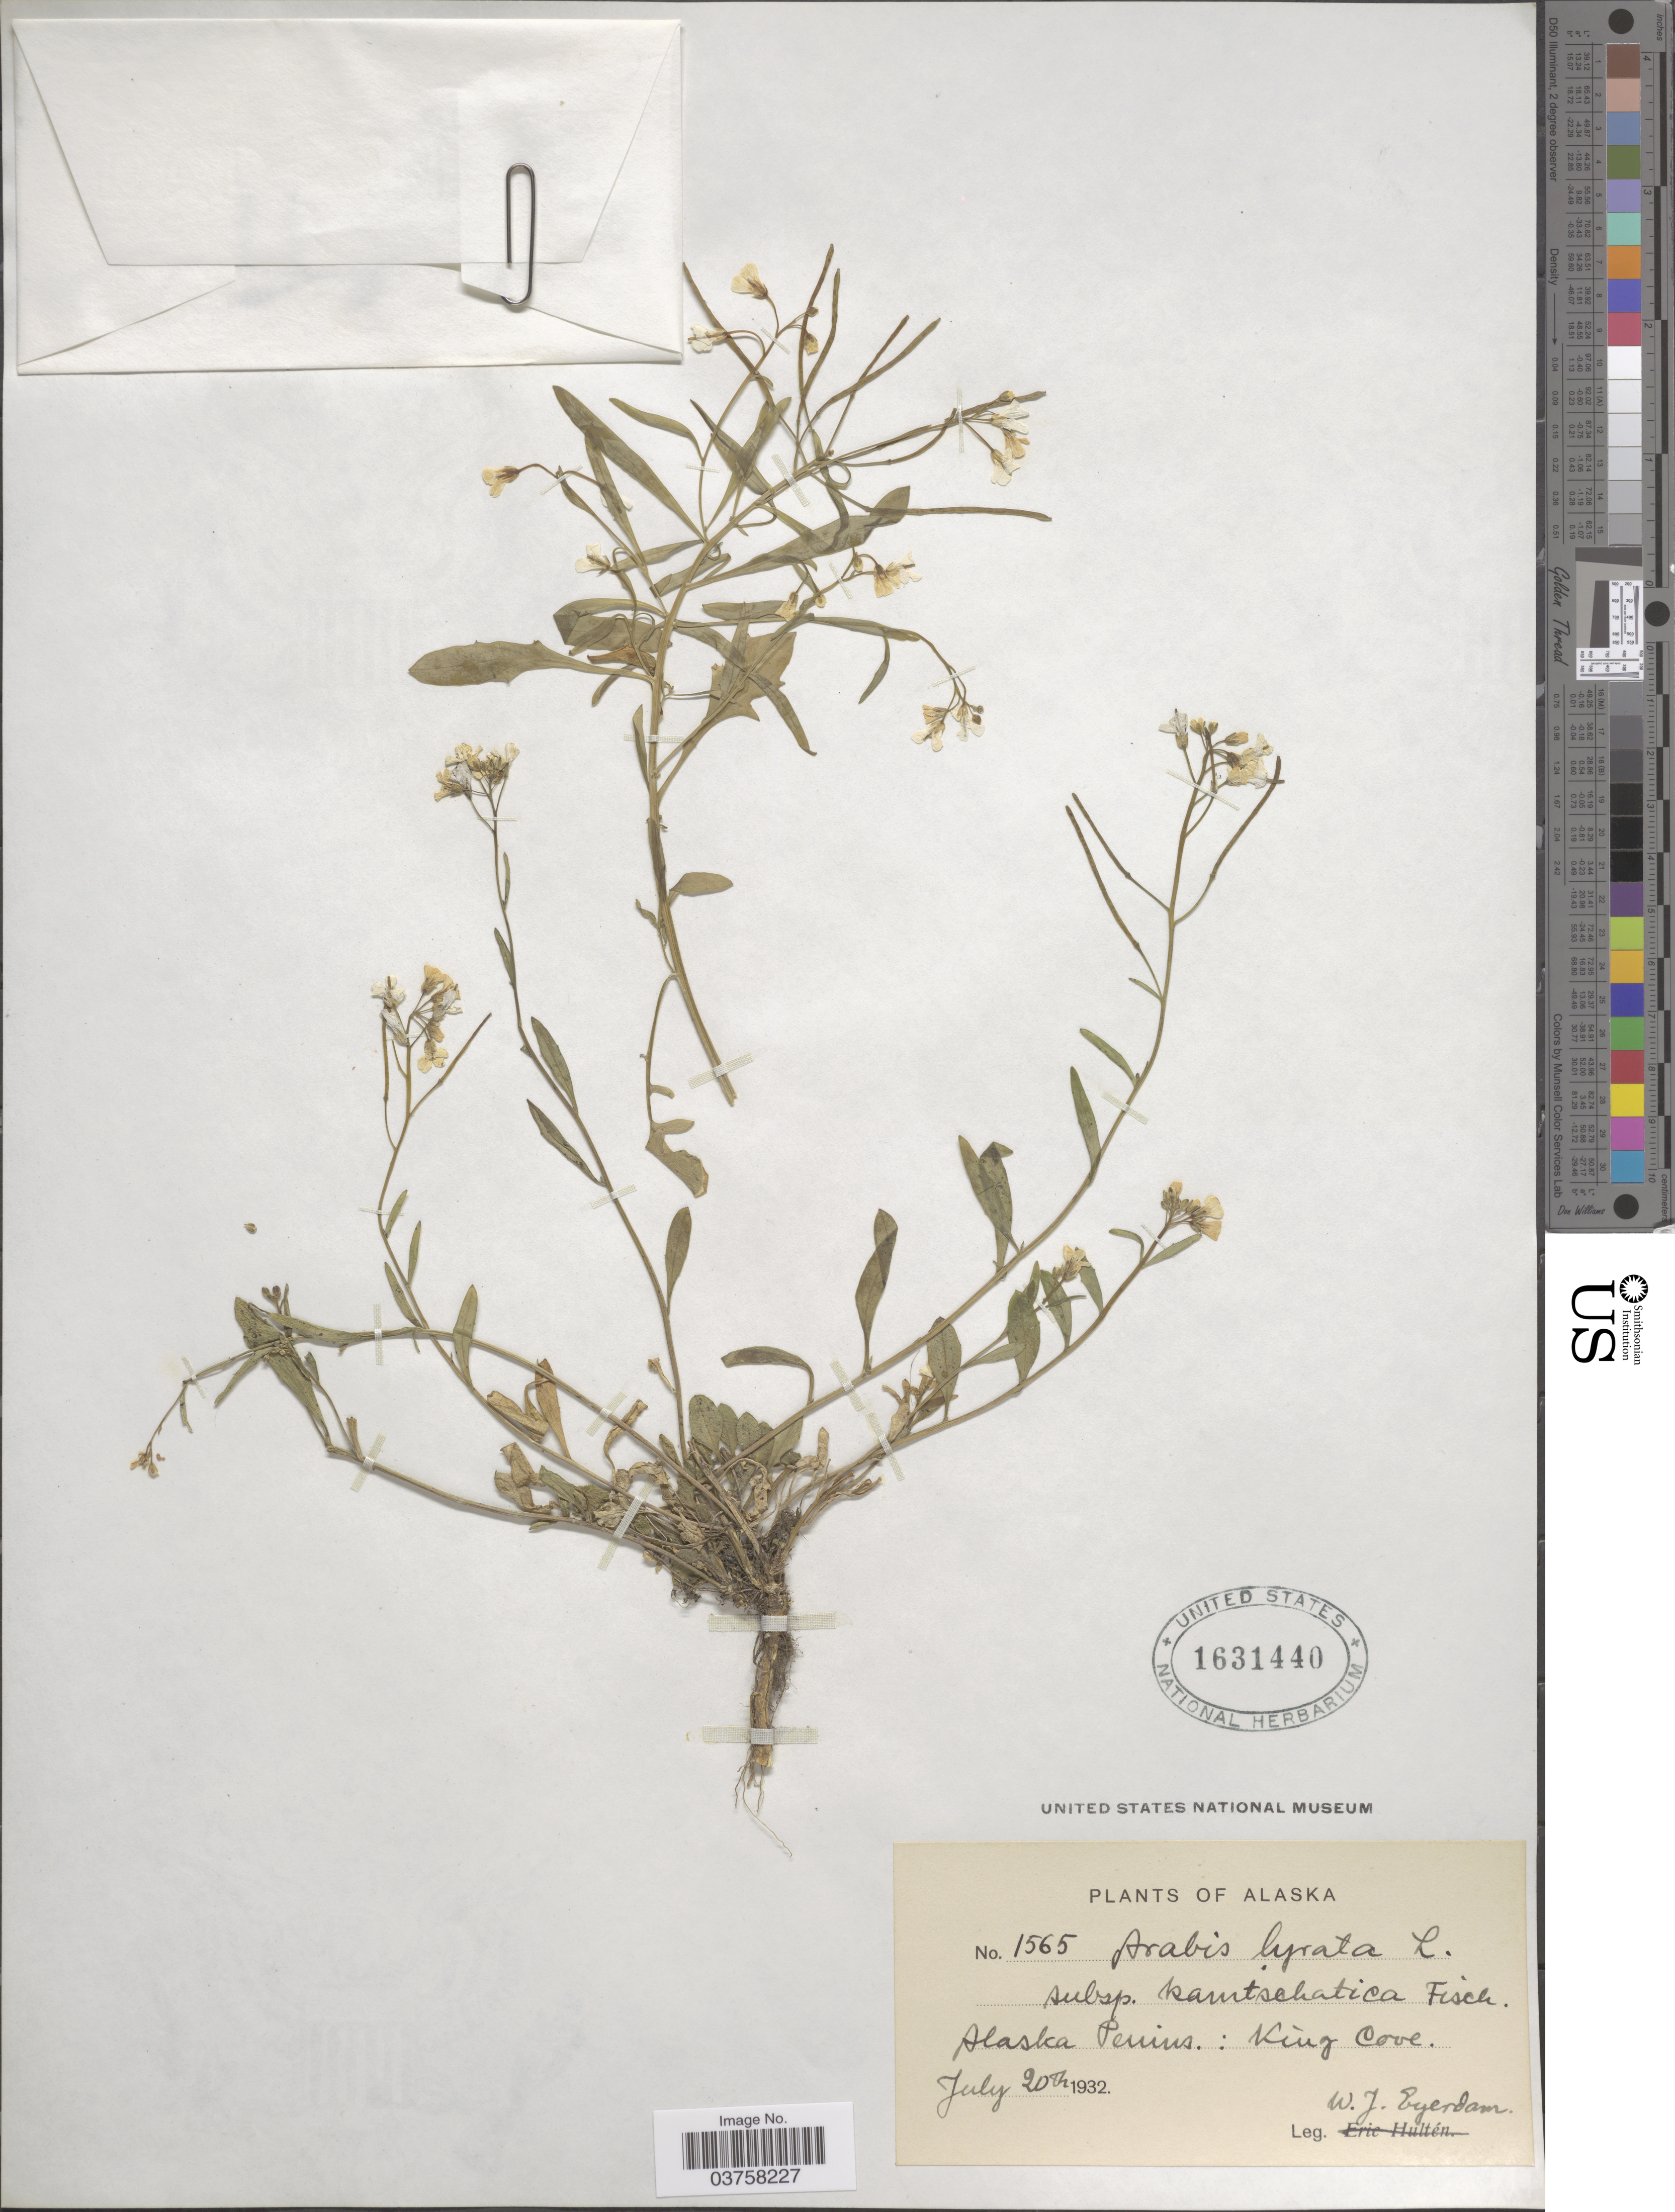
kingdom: Plantae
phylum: Tracheophyta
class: Magnoliopsida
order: Brassicales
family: Brassicaceae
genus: Arabis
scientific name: Arabis lyrata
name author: L.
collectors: W. J. Eyerdam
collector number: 1565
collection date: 1932-07-20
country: United States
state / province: Alaska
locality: Alaska Penins.: King Cove.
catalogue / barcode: US 1631440